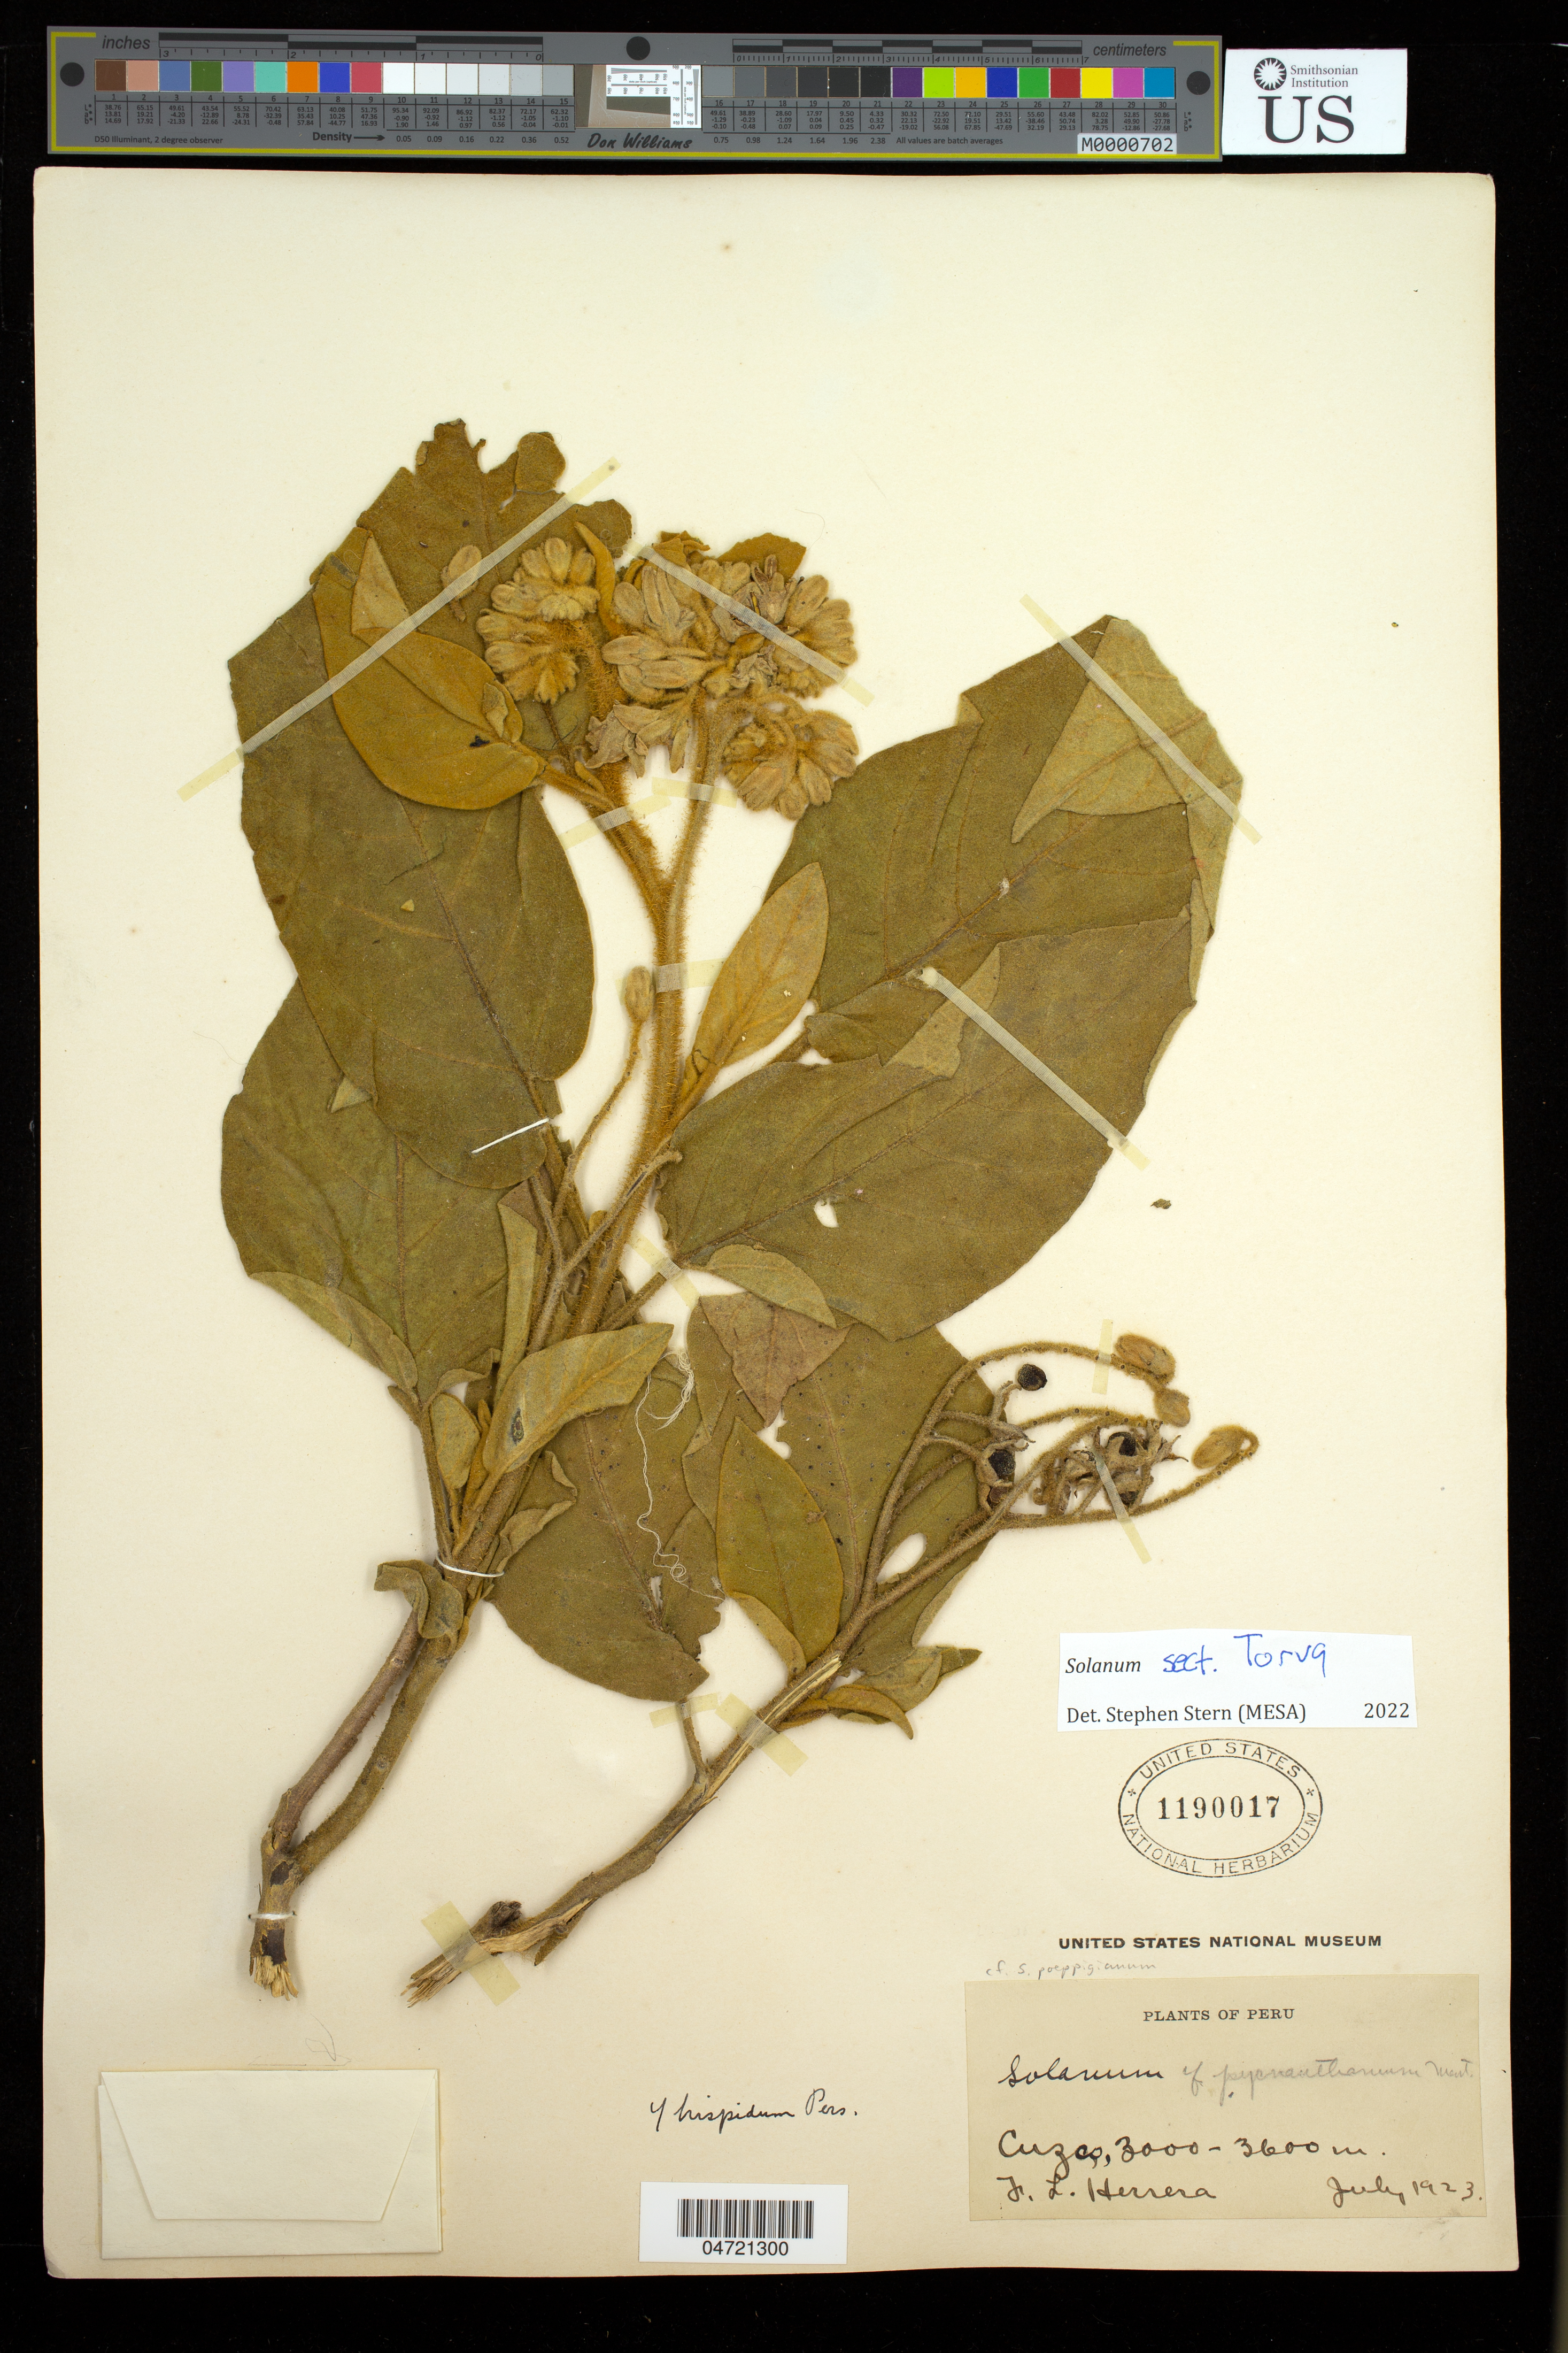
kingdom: Plantae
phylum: Tracheophyta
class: Magnoliopsida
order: Solanales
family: Solanaceae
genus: Solanum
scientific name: Solanum sp.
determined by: Stern, S. R., (UT)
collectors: H. L. Herrera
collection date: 1923-07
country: Peru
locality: Cuzo.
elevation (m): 3000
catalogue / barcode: US 1190017